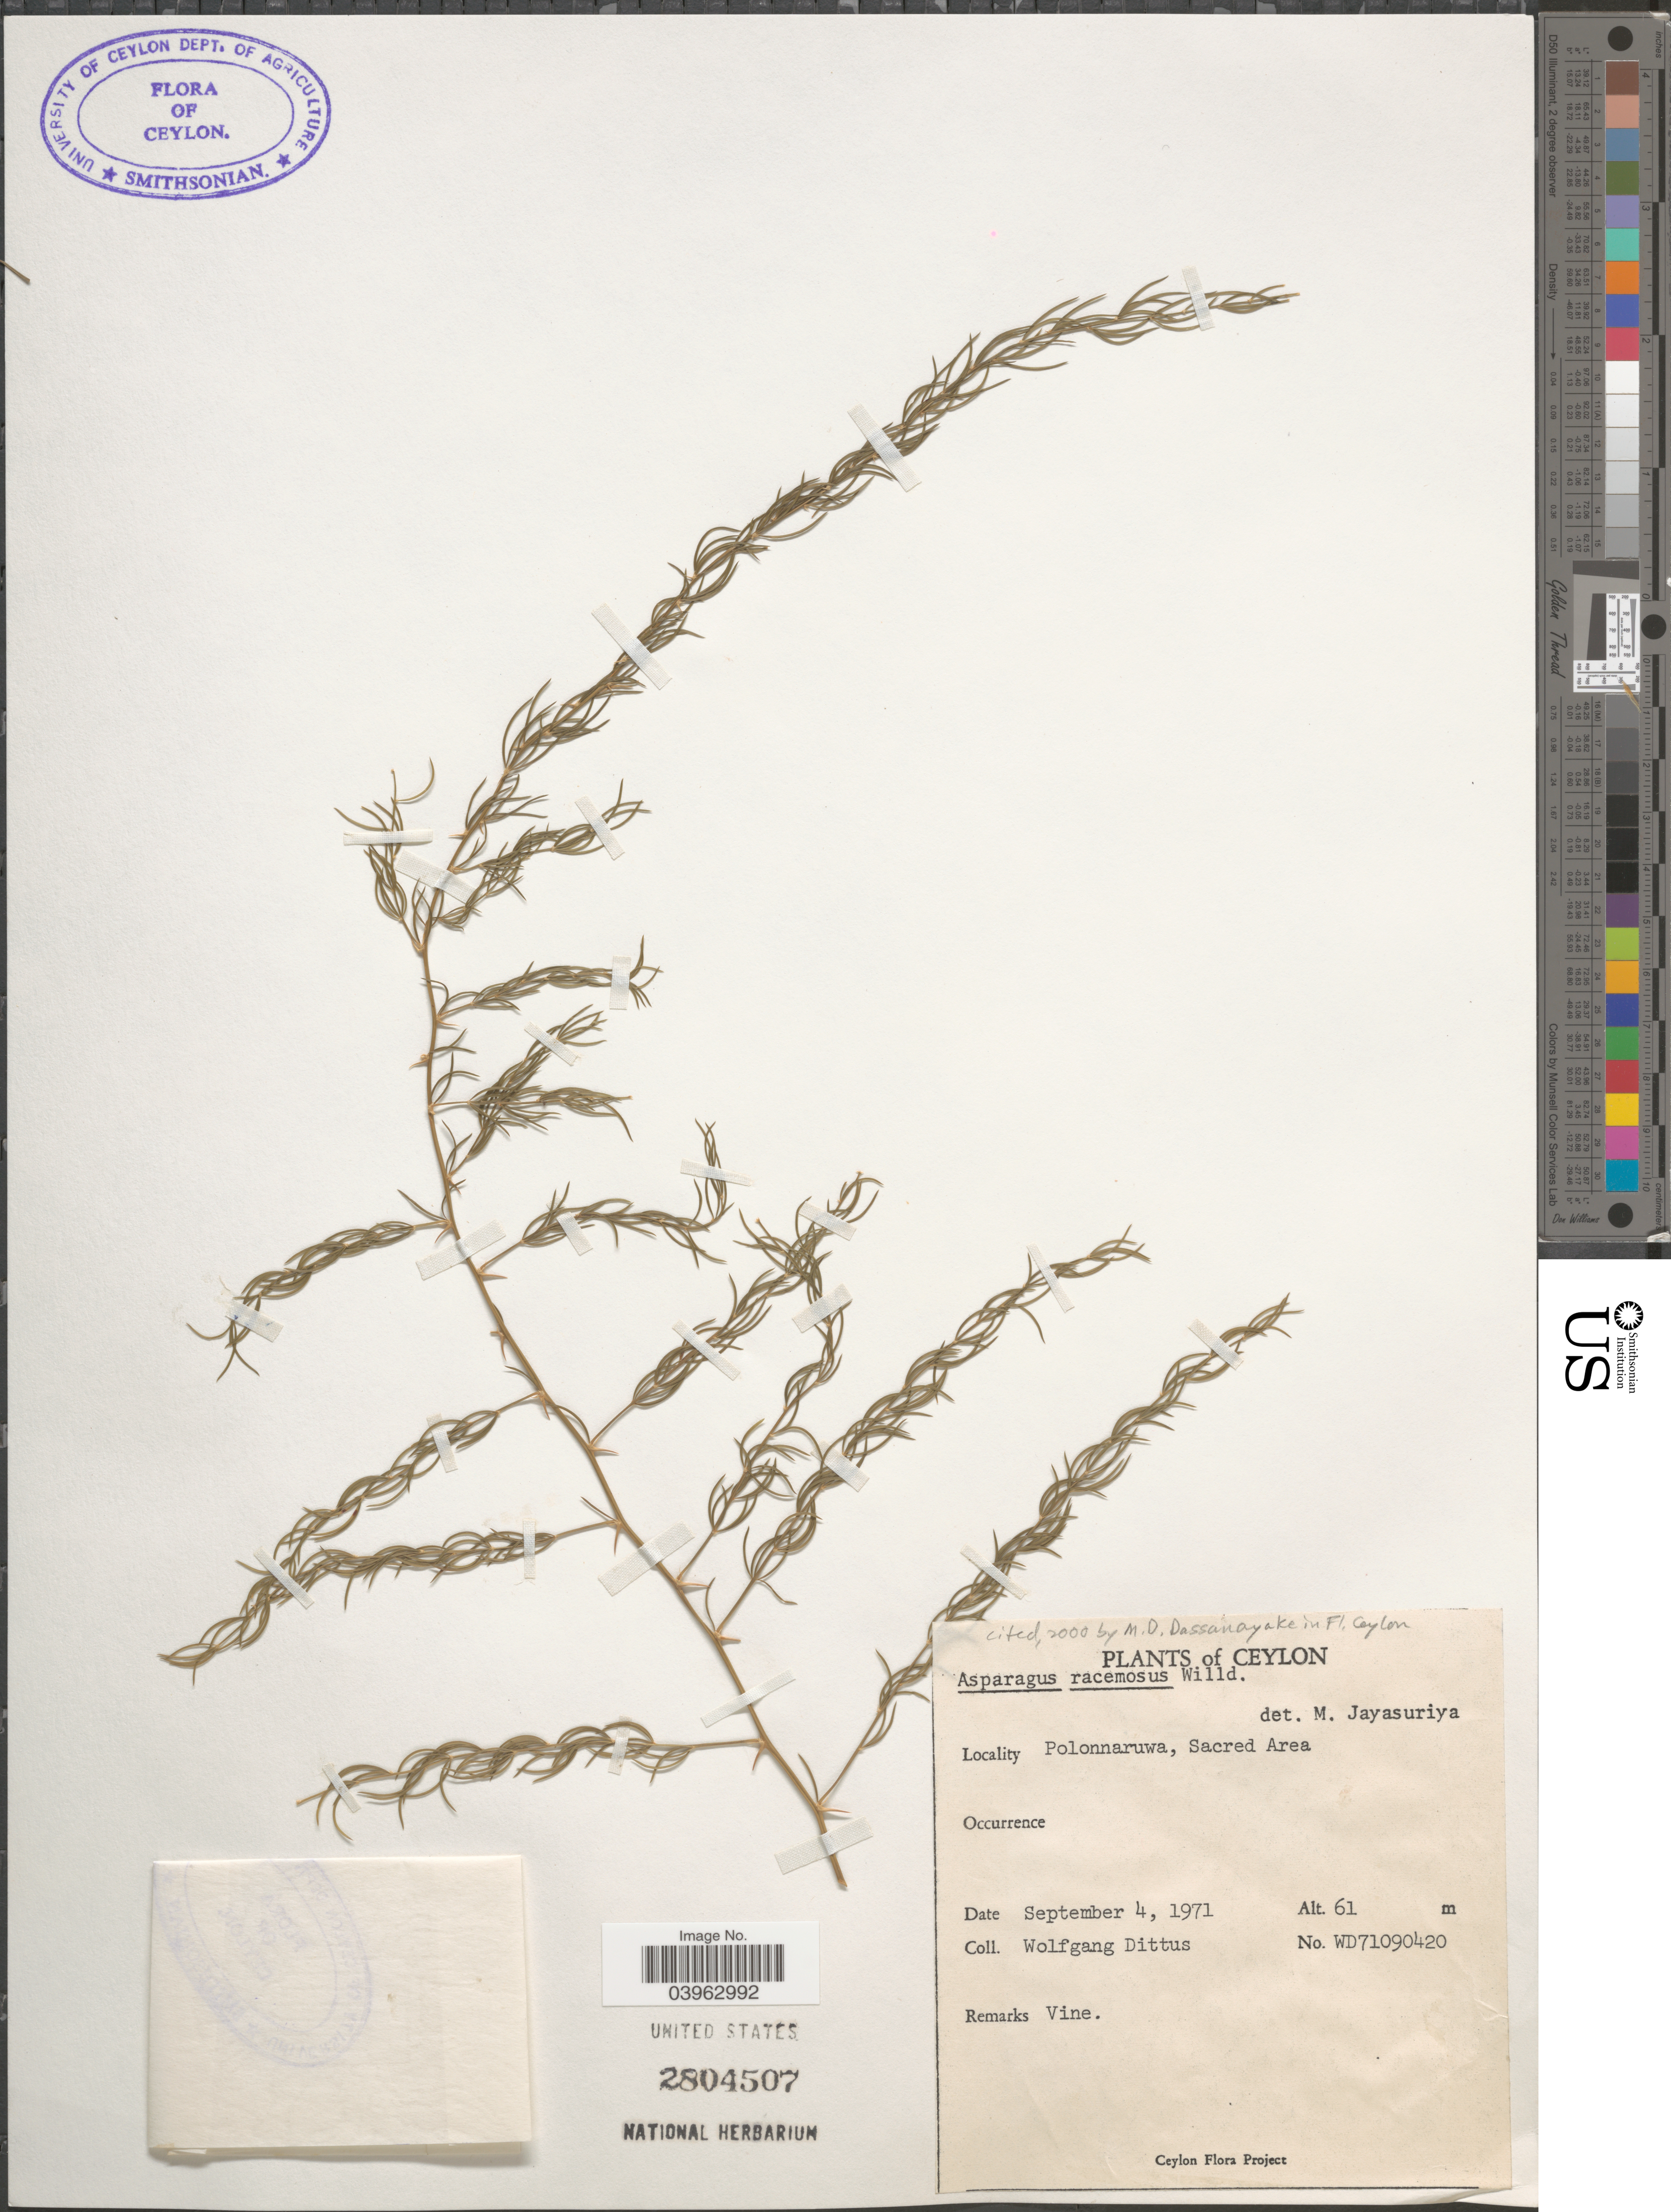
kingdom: Plantae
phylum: Tracheophyta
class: Liliopsida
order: Asparagales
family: Asparagaceae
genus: Asparagus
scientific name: Asparagus racemosus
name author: Willd.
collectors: W. Dittus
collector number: WD71090420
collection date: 1971-09-04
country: Sri Lanka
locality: Ceylon. Polonnaruwa, Sacred Area.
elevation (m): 61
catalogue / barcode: US 2804507